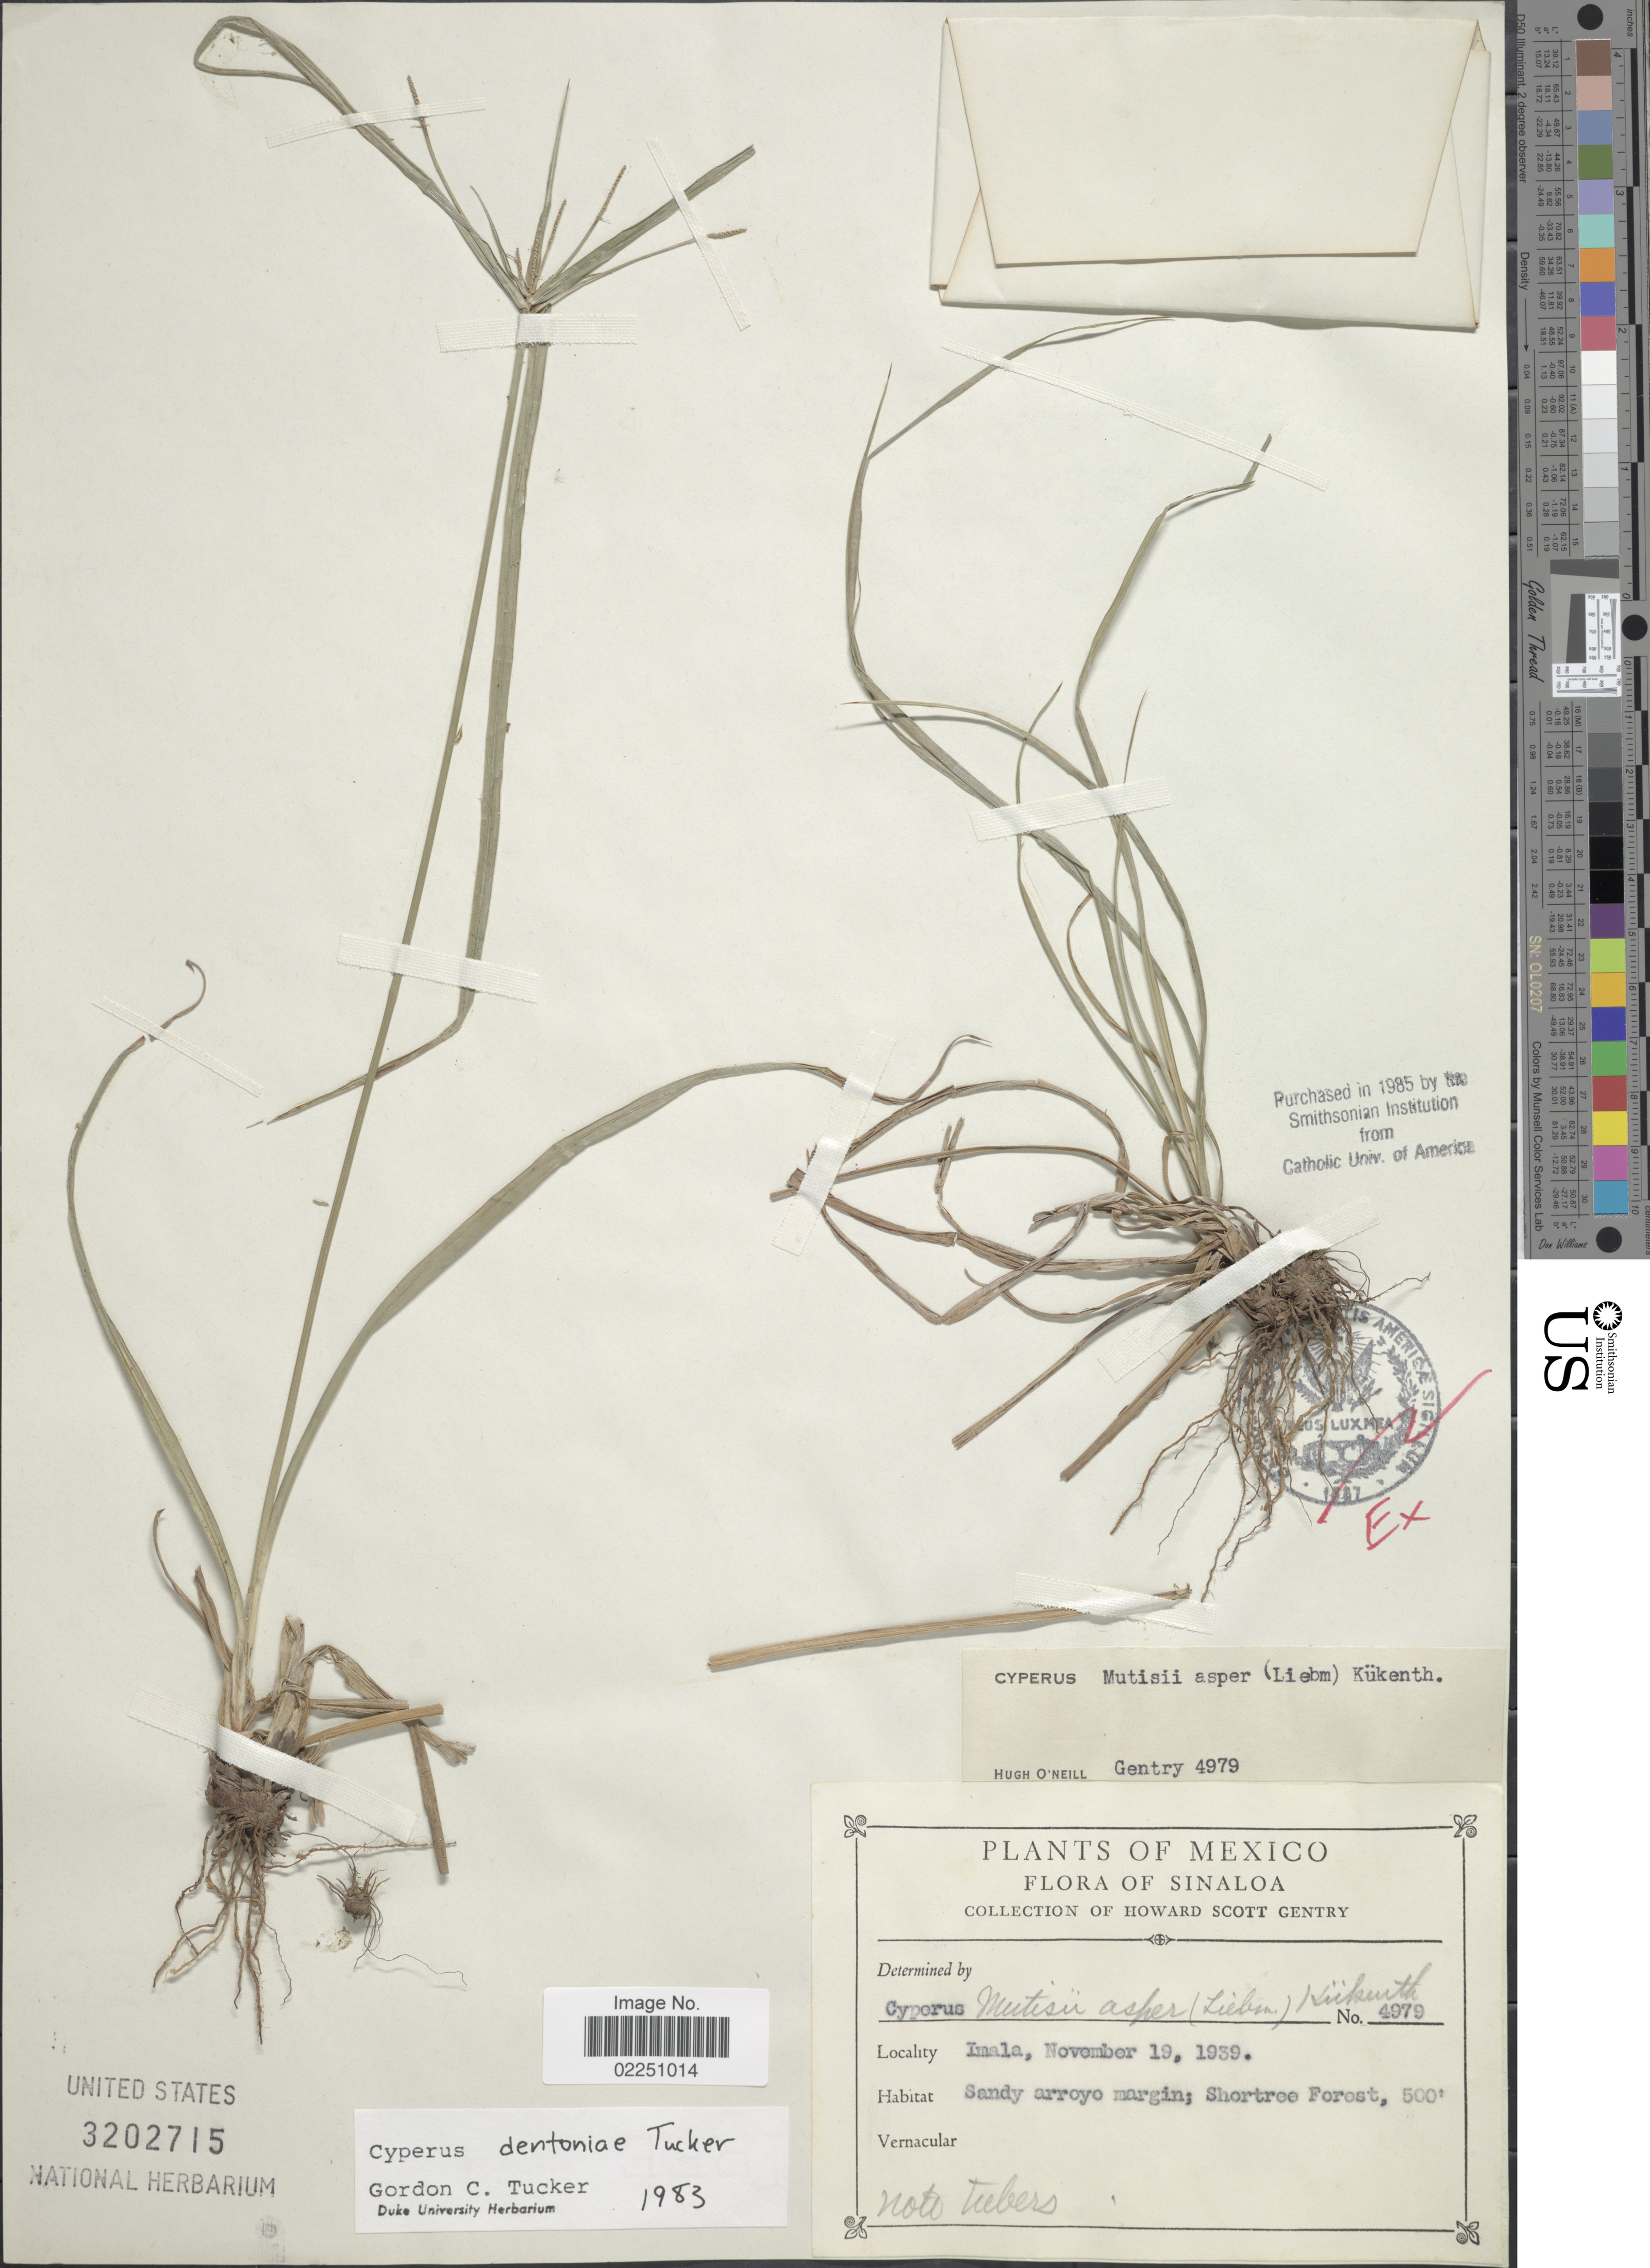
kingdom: Plantae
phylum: Tracheophyta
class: Liliopsida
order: Poales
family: Cyperaceae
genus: Cyperus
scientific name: Cyperus dentoniae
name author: G.C. Tucker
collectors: H. S. Gentry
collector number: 4979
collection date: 1939-11-19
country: Mexico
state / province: Sinaloa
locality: Imala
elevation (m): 152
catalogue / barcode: US 3202715